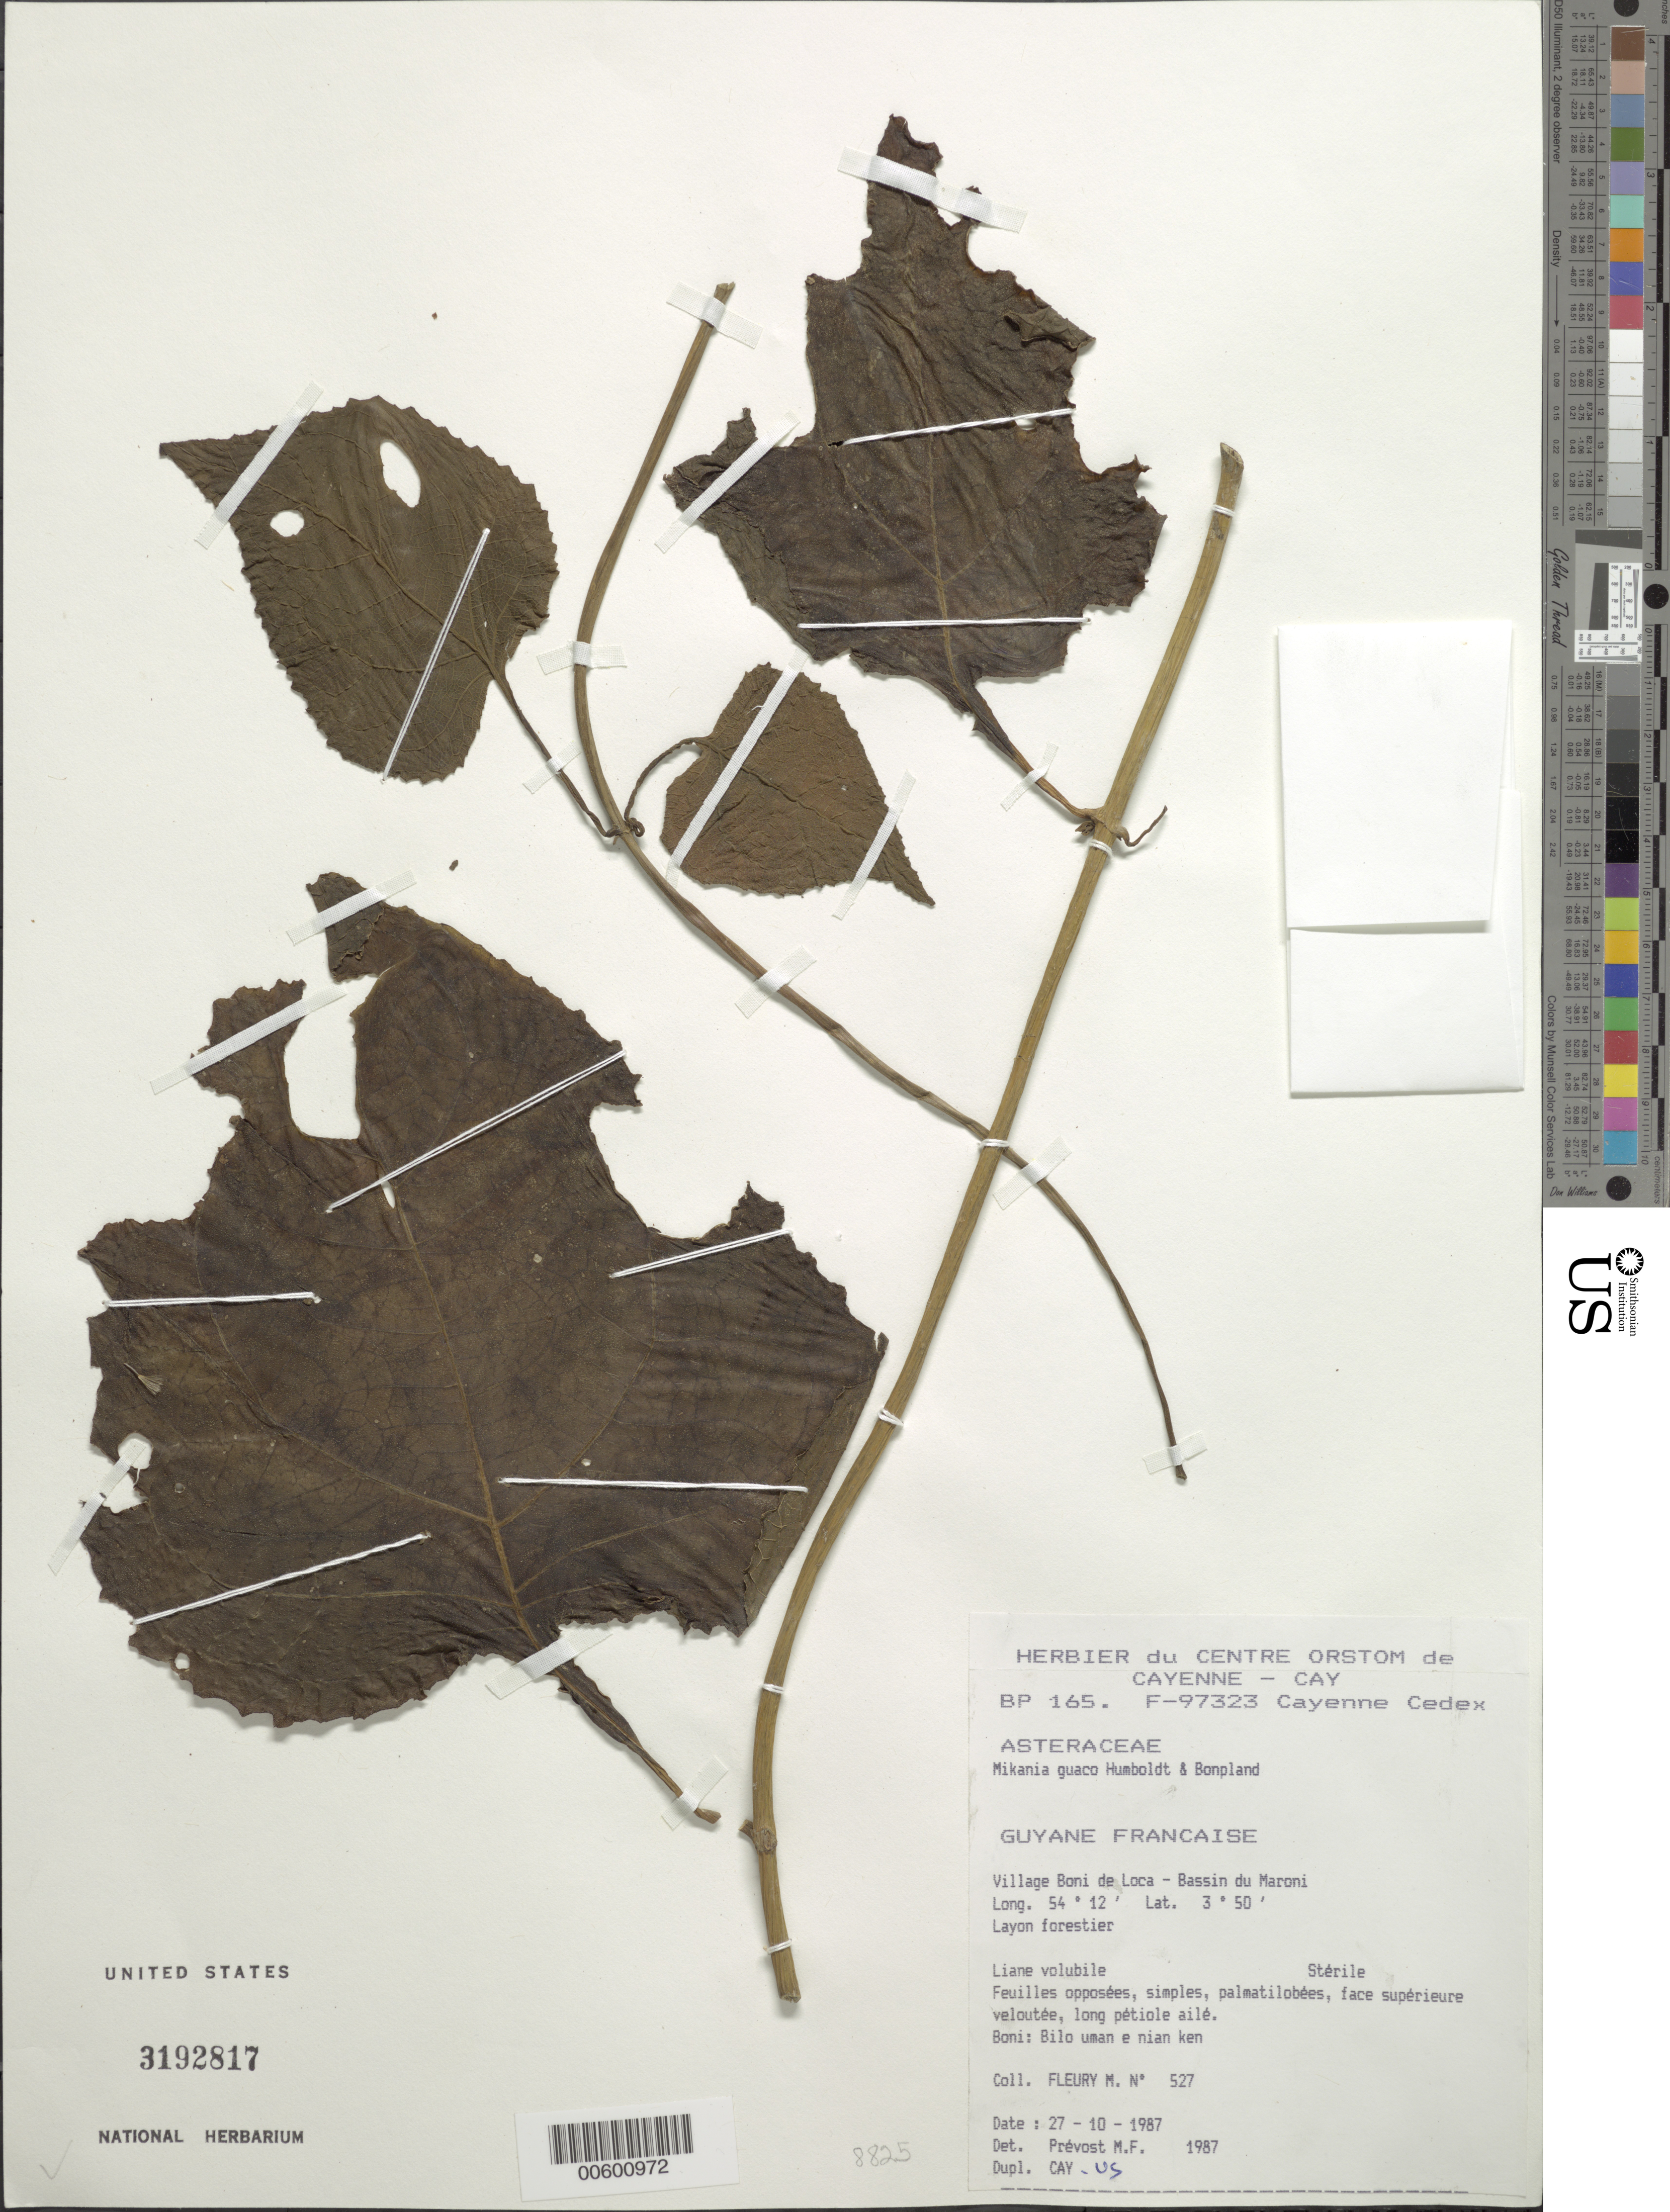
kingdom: Plantae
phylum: Tracheophyta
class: Magnoliopsida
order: Asterales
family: Asteraceae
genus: Mikania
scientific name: Mikania guaco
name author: Humb. & Bonpl.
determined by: Prévost, M.-F.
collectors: M. Fleury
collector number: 527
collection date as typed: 27-Oct-87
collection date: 1987-10-27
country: French Guiana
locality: Village Boni de Loca, Bassin du Maroni - Lawa, Route de Bonami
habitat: Forest trail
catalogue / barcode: US 3192817